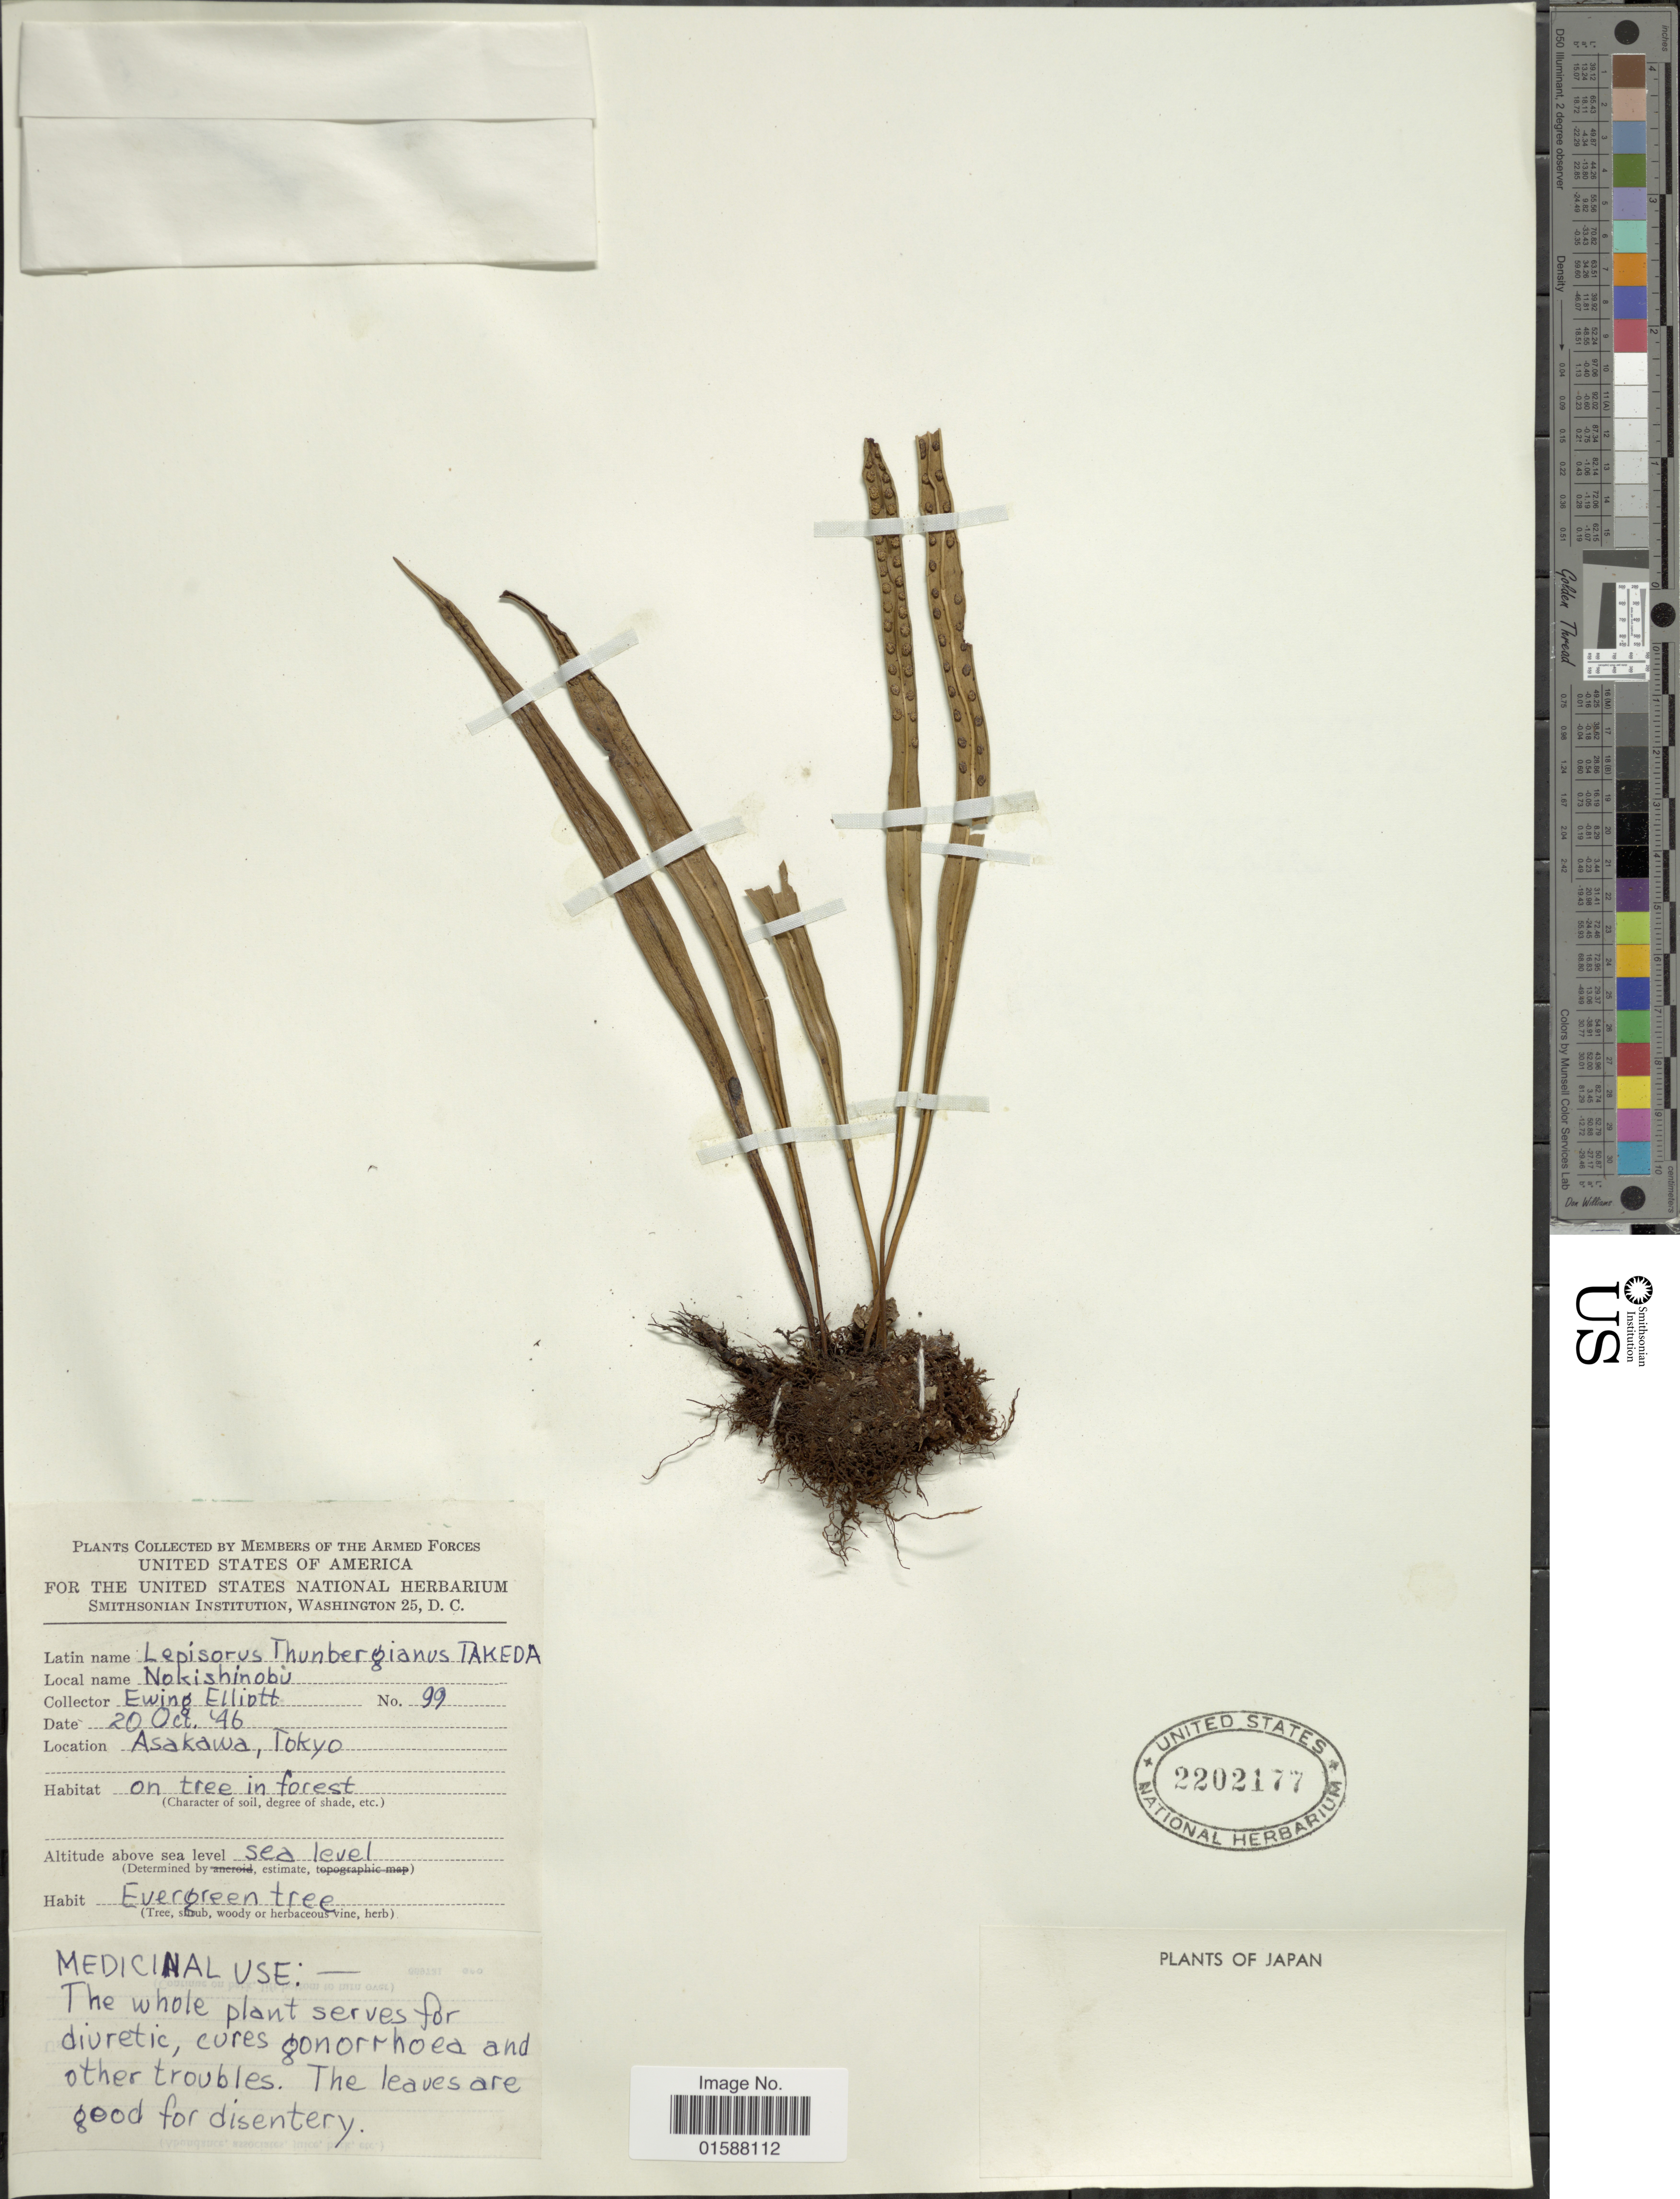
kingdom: Plantae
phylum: Tracheophyta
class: Polypodiopsida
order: Polypodiales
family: Polypodiaceae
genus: Lepisorus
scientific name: Lepisorus thunbergianus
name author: (Kaulf.) Ching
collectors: E. Elliot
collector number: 99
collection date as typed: Transcribed d/m/y: 20/10/46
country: Japan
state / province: Tokyo, Federal City of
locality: Asakawa, Tokyo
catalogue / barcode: US 2202177